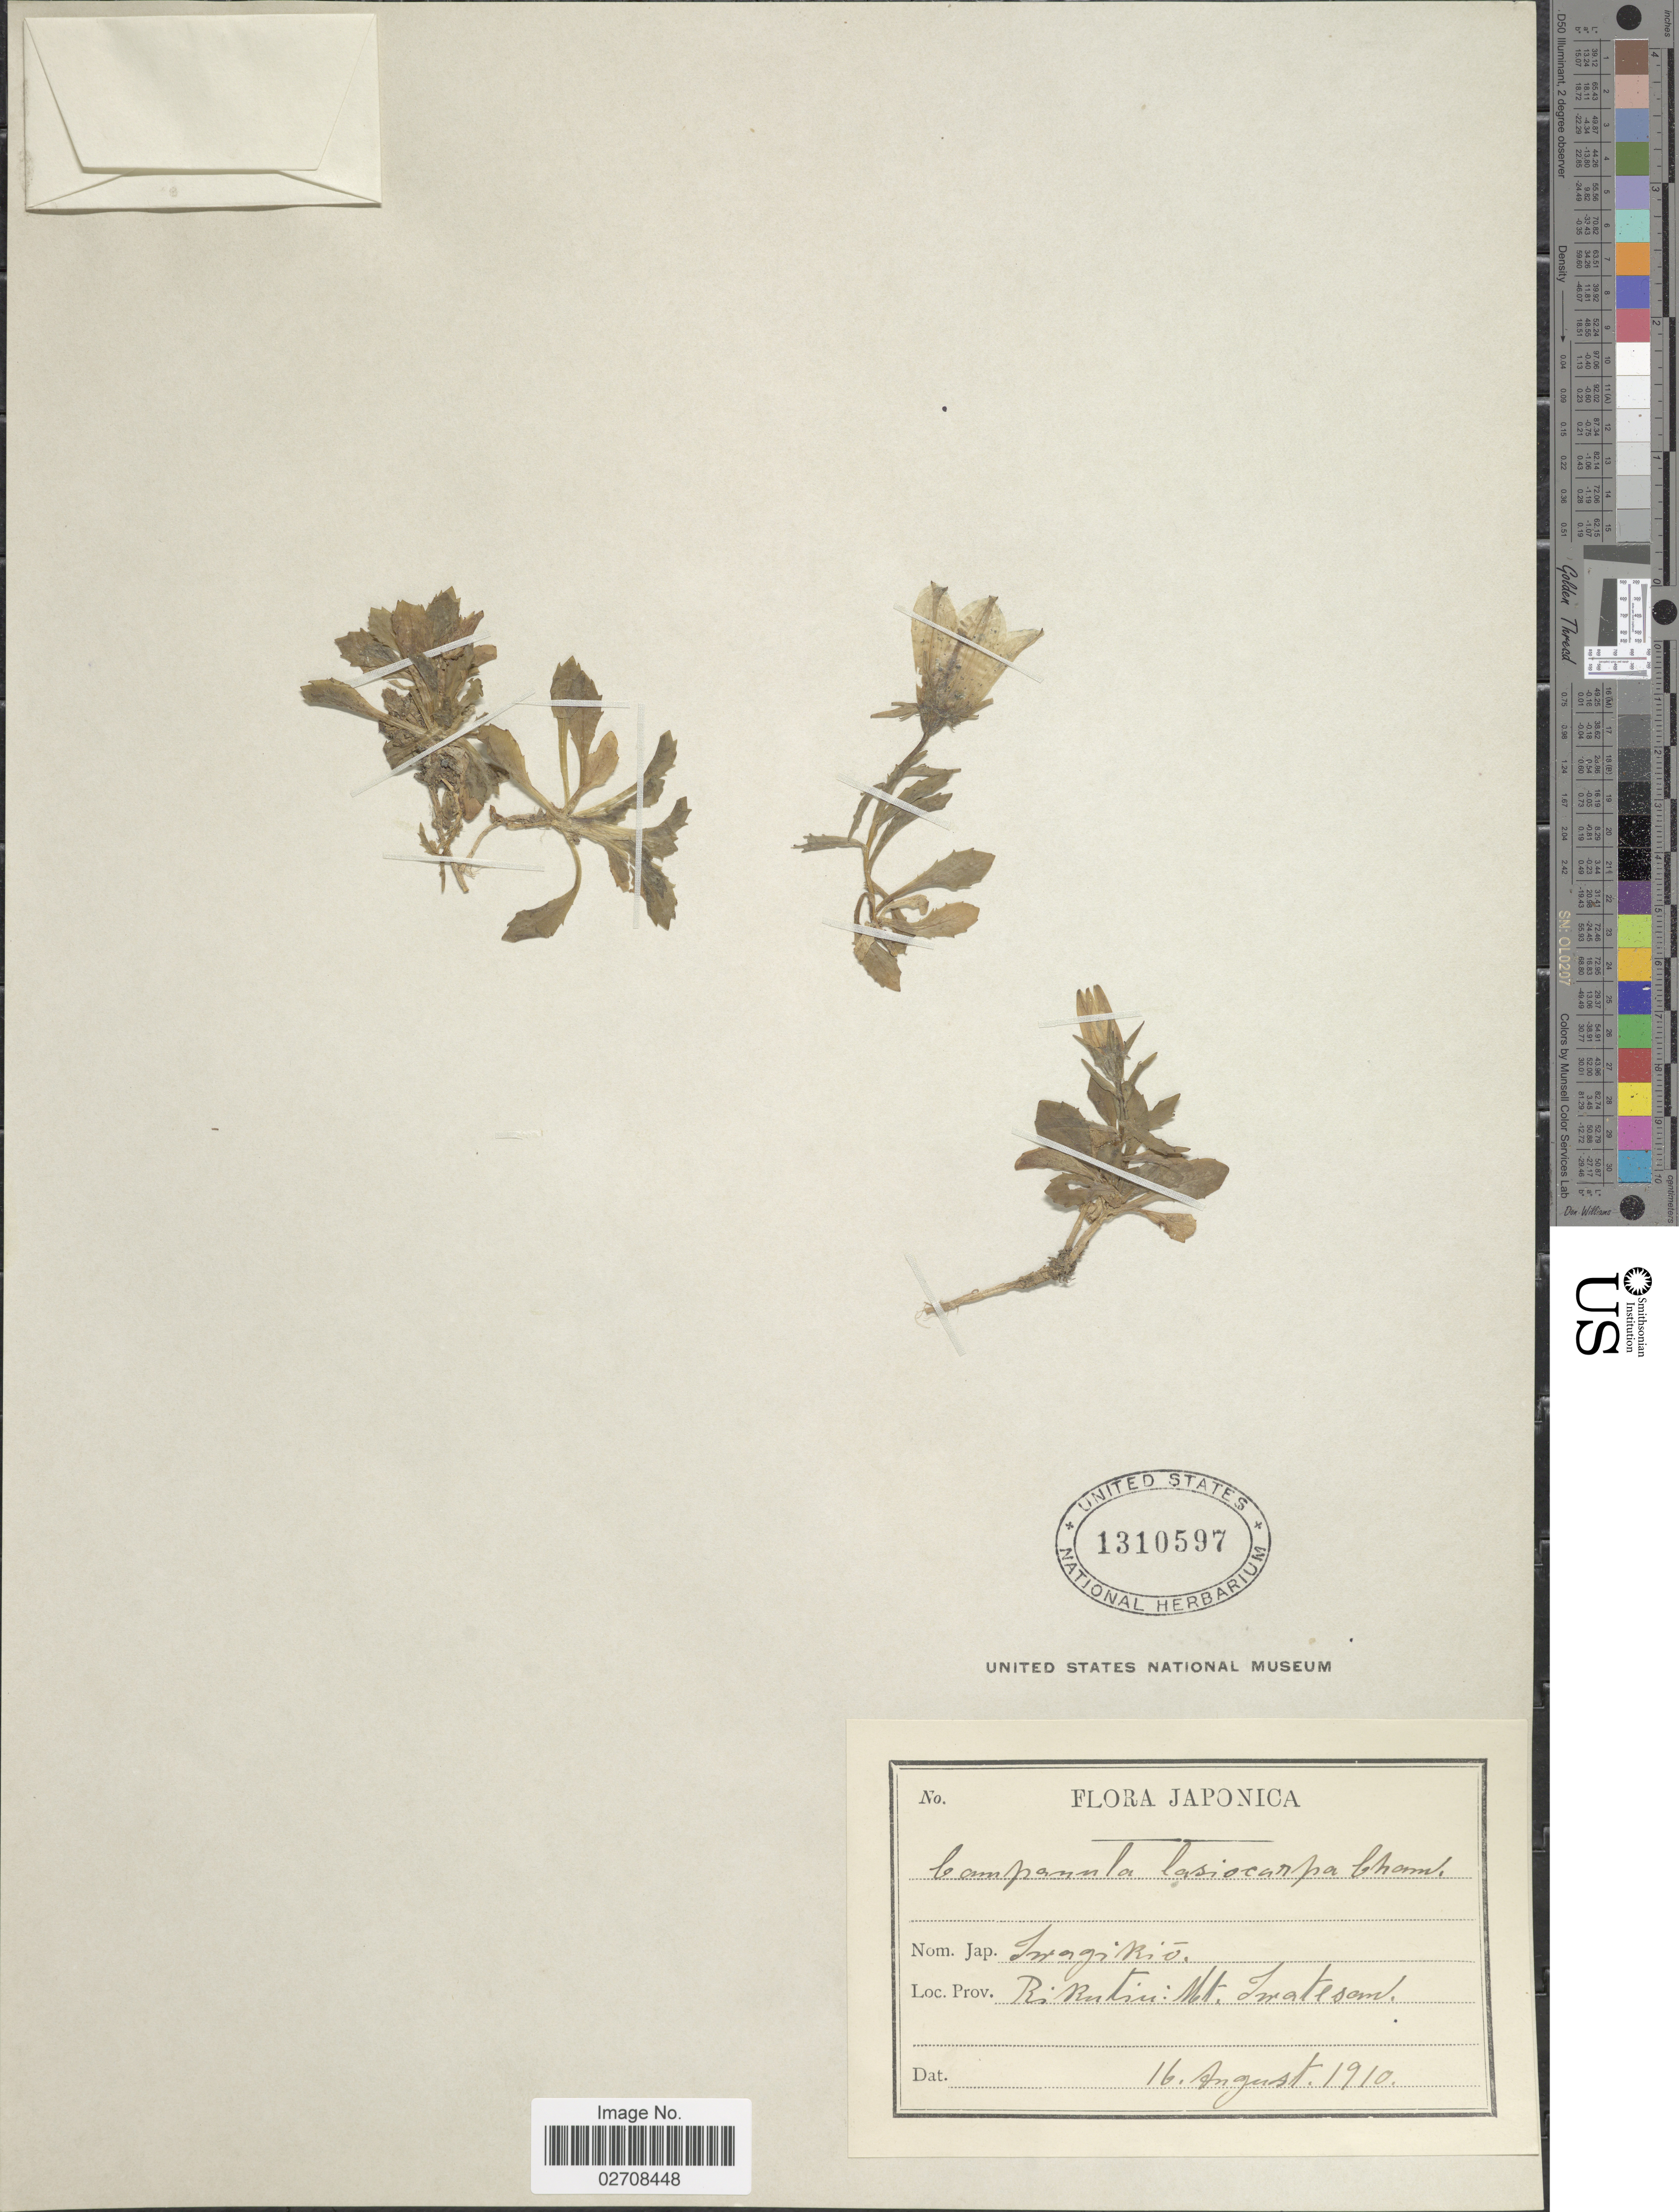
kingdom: Plantae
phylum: Tracheophyta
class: Magnoliopsida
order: Asterales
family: Campanulaceae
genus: Campanula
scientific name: Campanula lasiocarpa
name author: Cham.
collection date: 1910-08-16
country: Japan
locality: Rirutiu: Mt. Iwatesan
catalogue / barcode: US 1310597